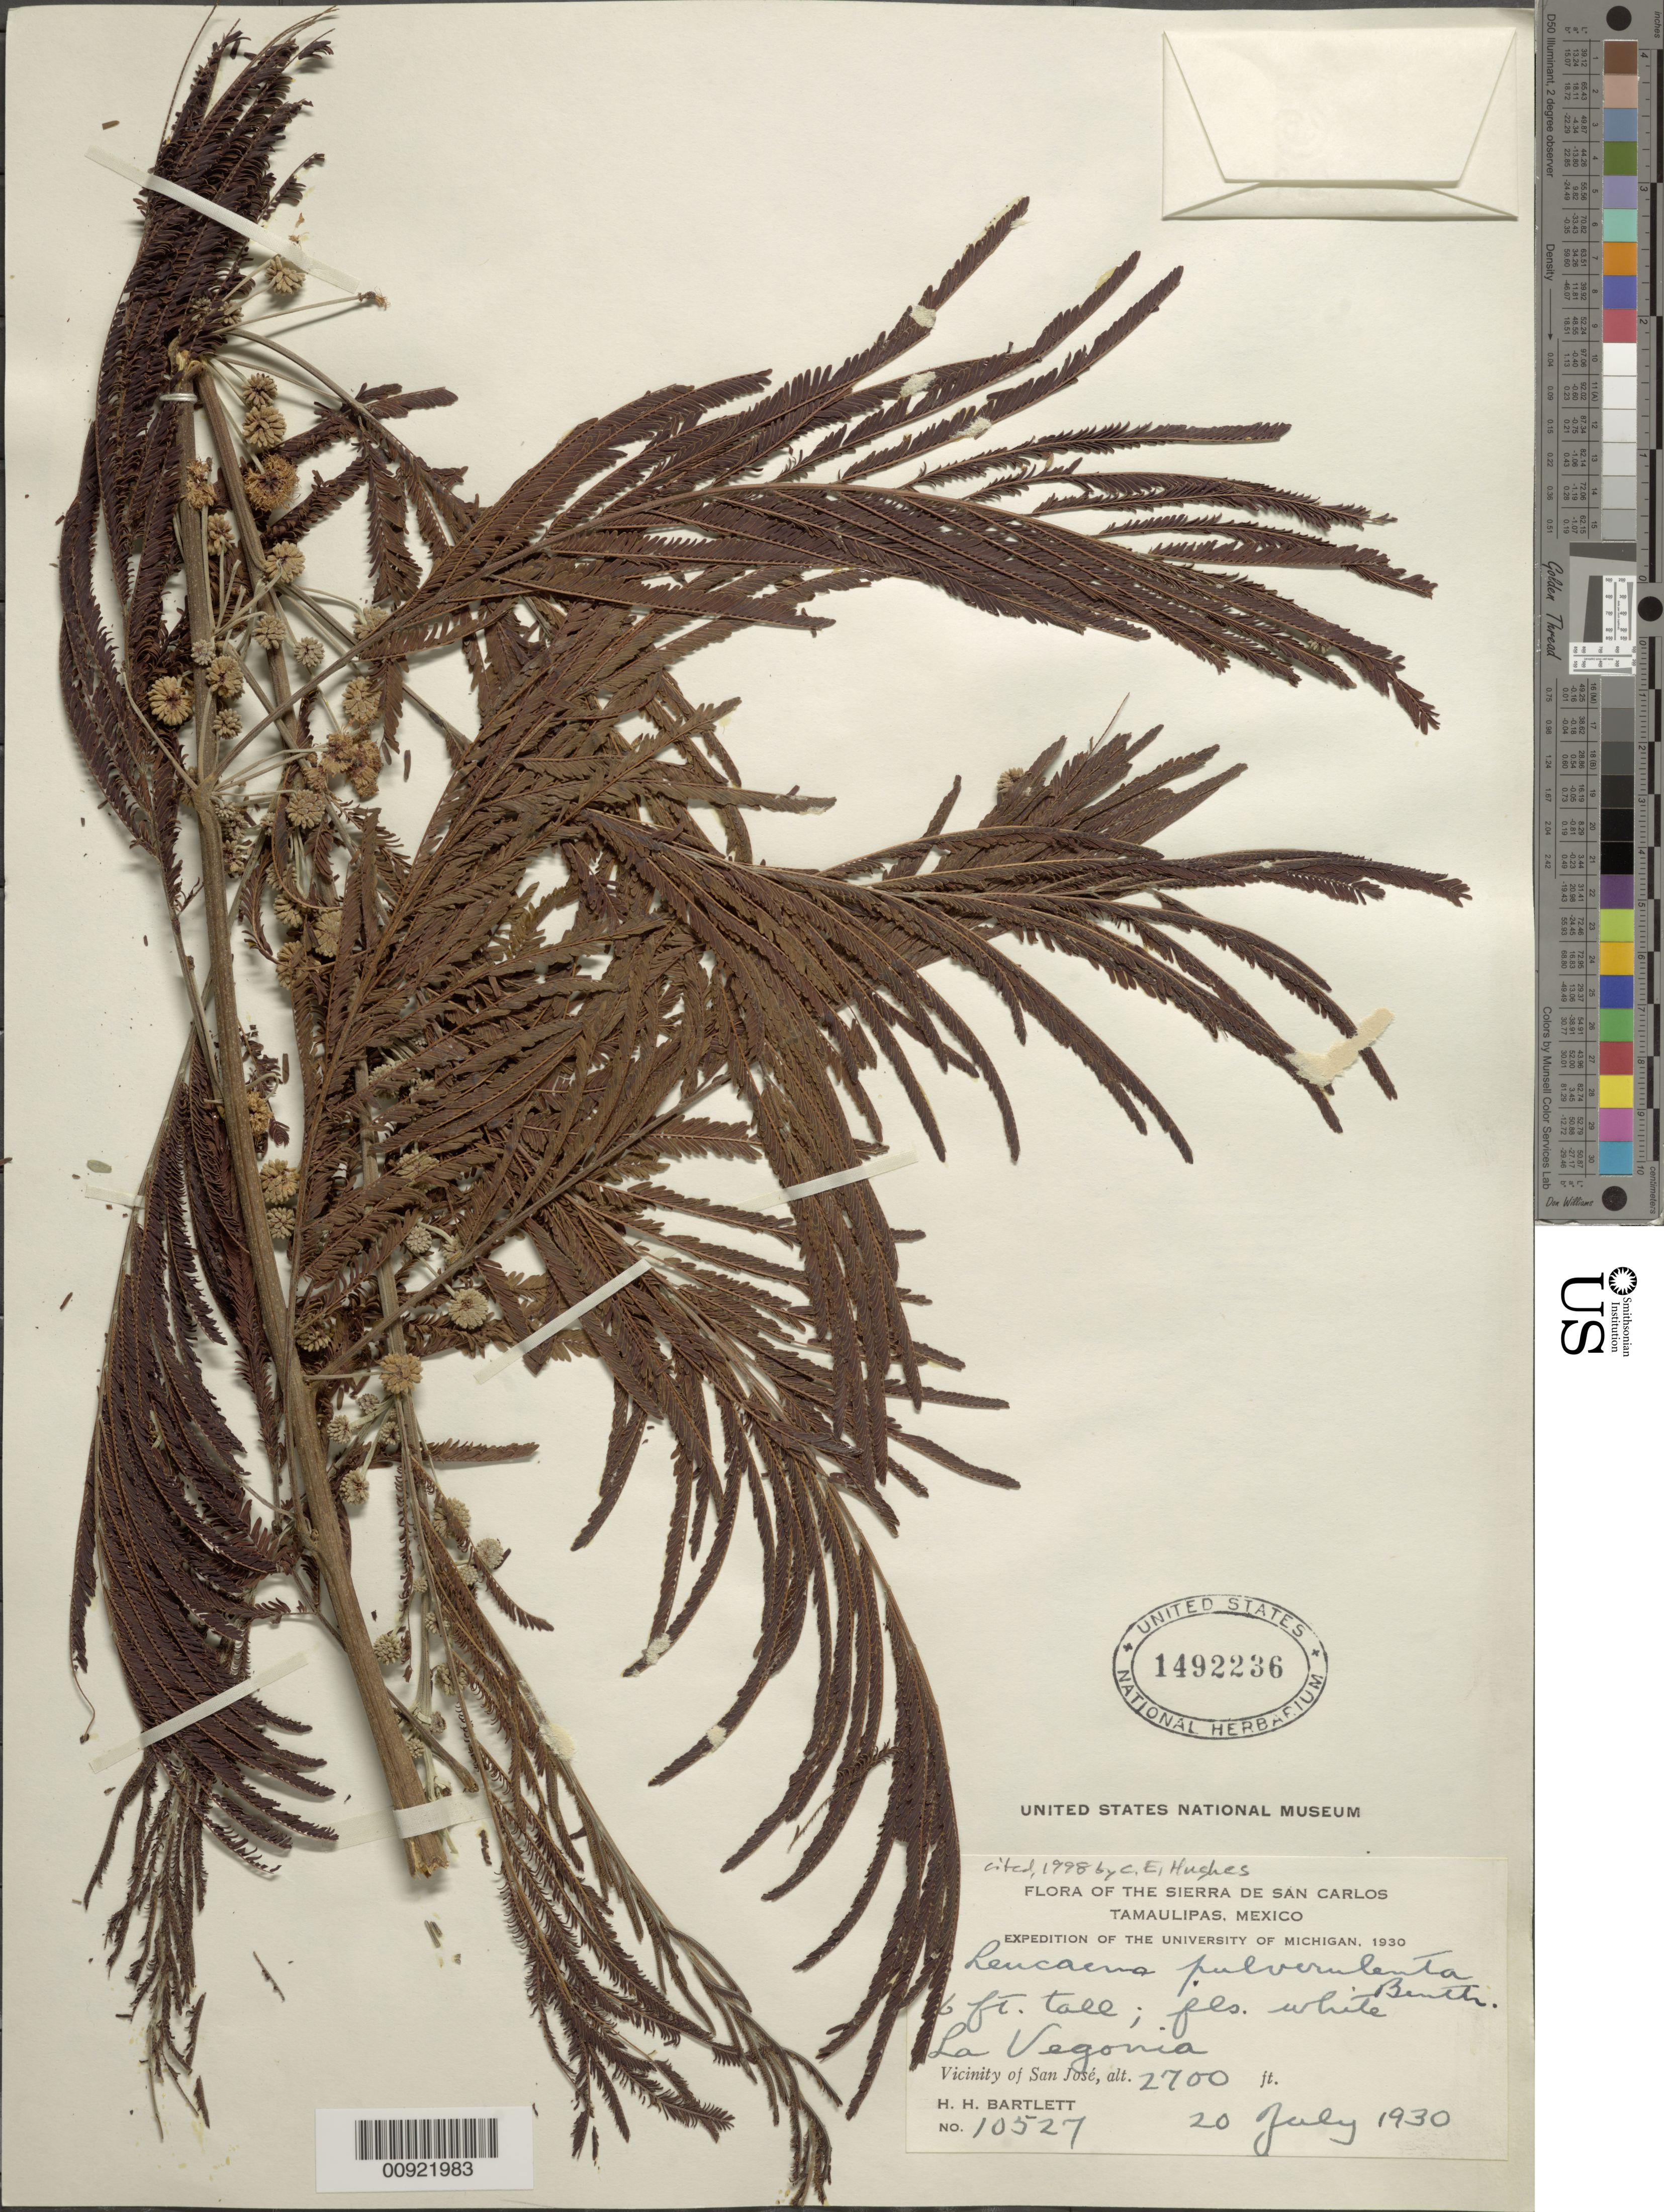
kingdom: Plantae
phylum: Tracheophyta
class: Magnoliopsida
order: Fabales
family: Fabaceae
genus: Leucaena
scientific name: Leucaena pulverulenta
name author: (Schltdl.) Benth.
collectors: H. H. Bartlett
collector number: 10527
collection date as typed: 20 Jul 1930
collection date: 1930-07-20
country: Mexico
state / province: Tamaulipas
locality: La Vegonia, vicinity of San José, Tamaulipas.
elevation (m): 823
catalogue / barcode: US 1492236